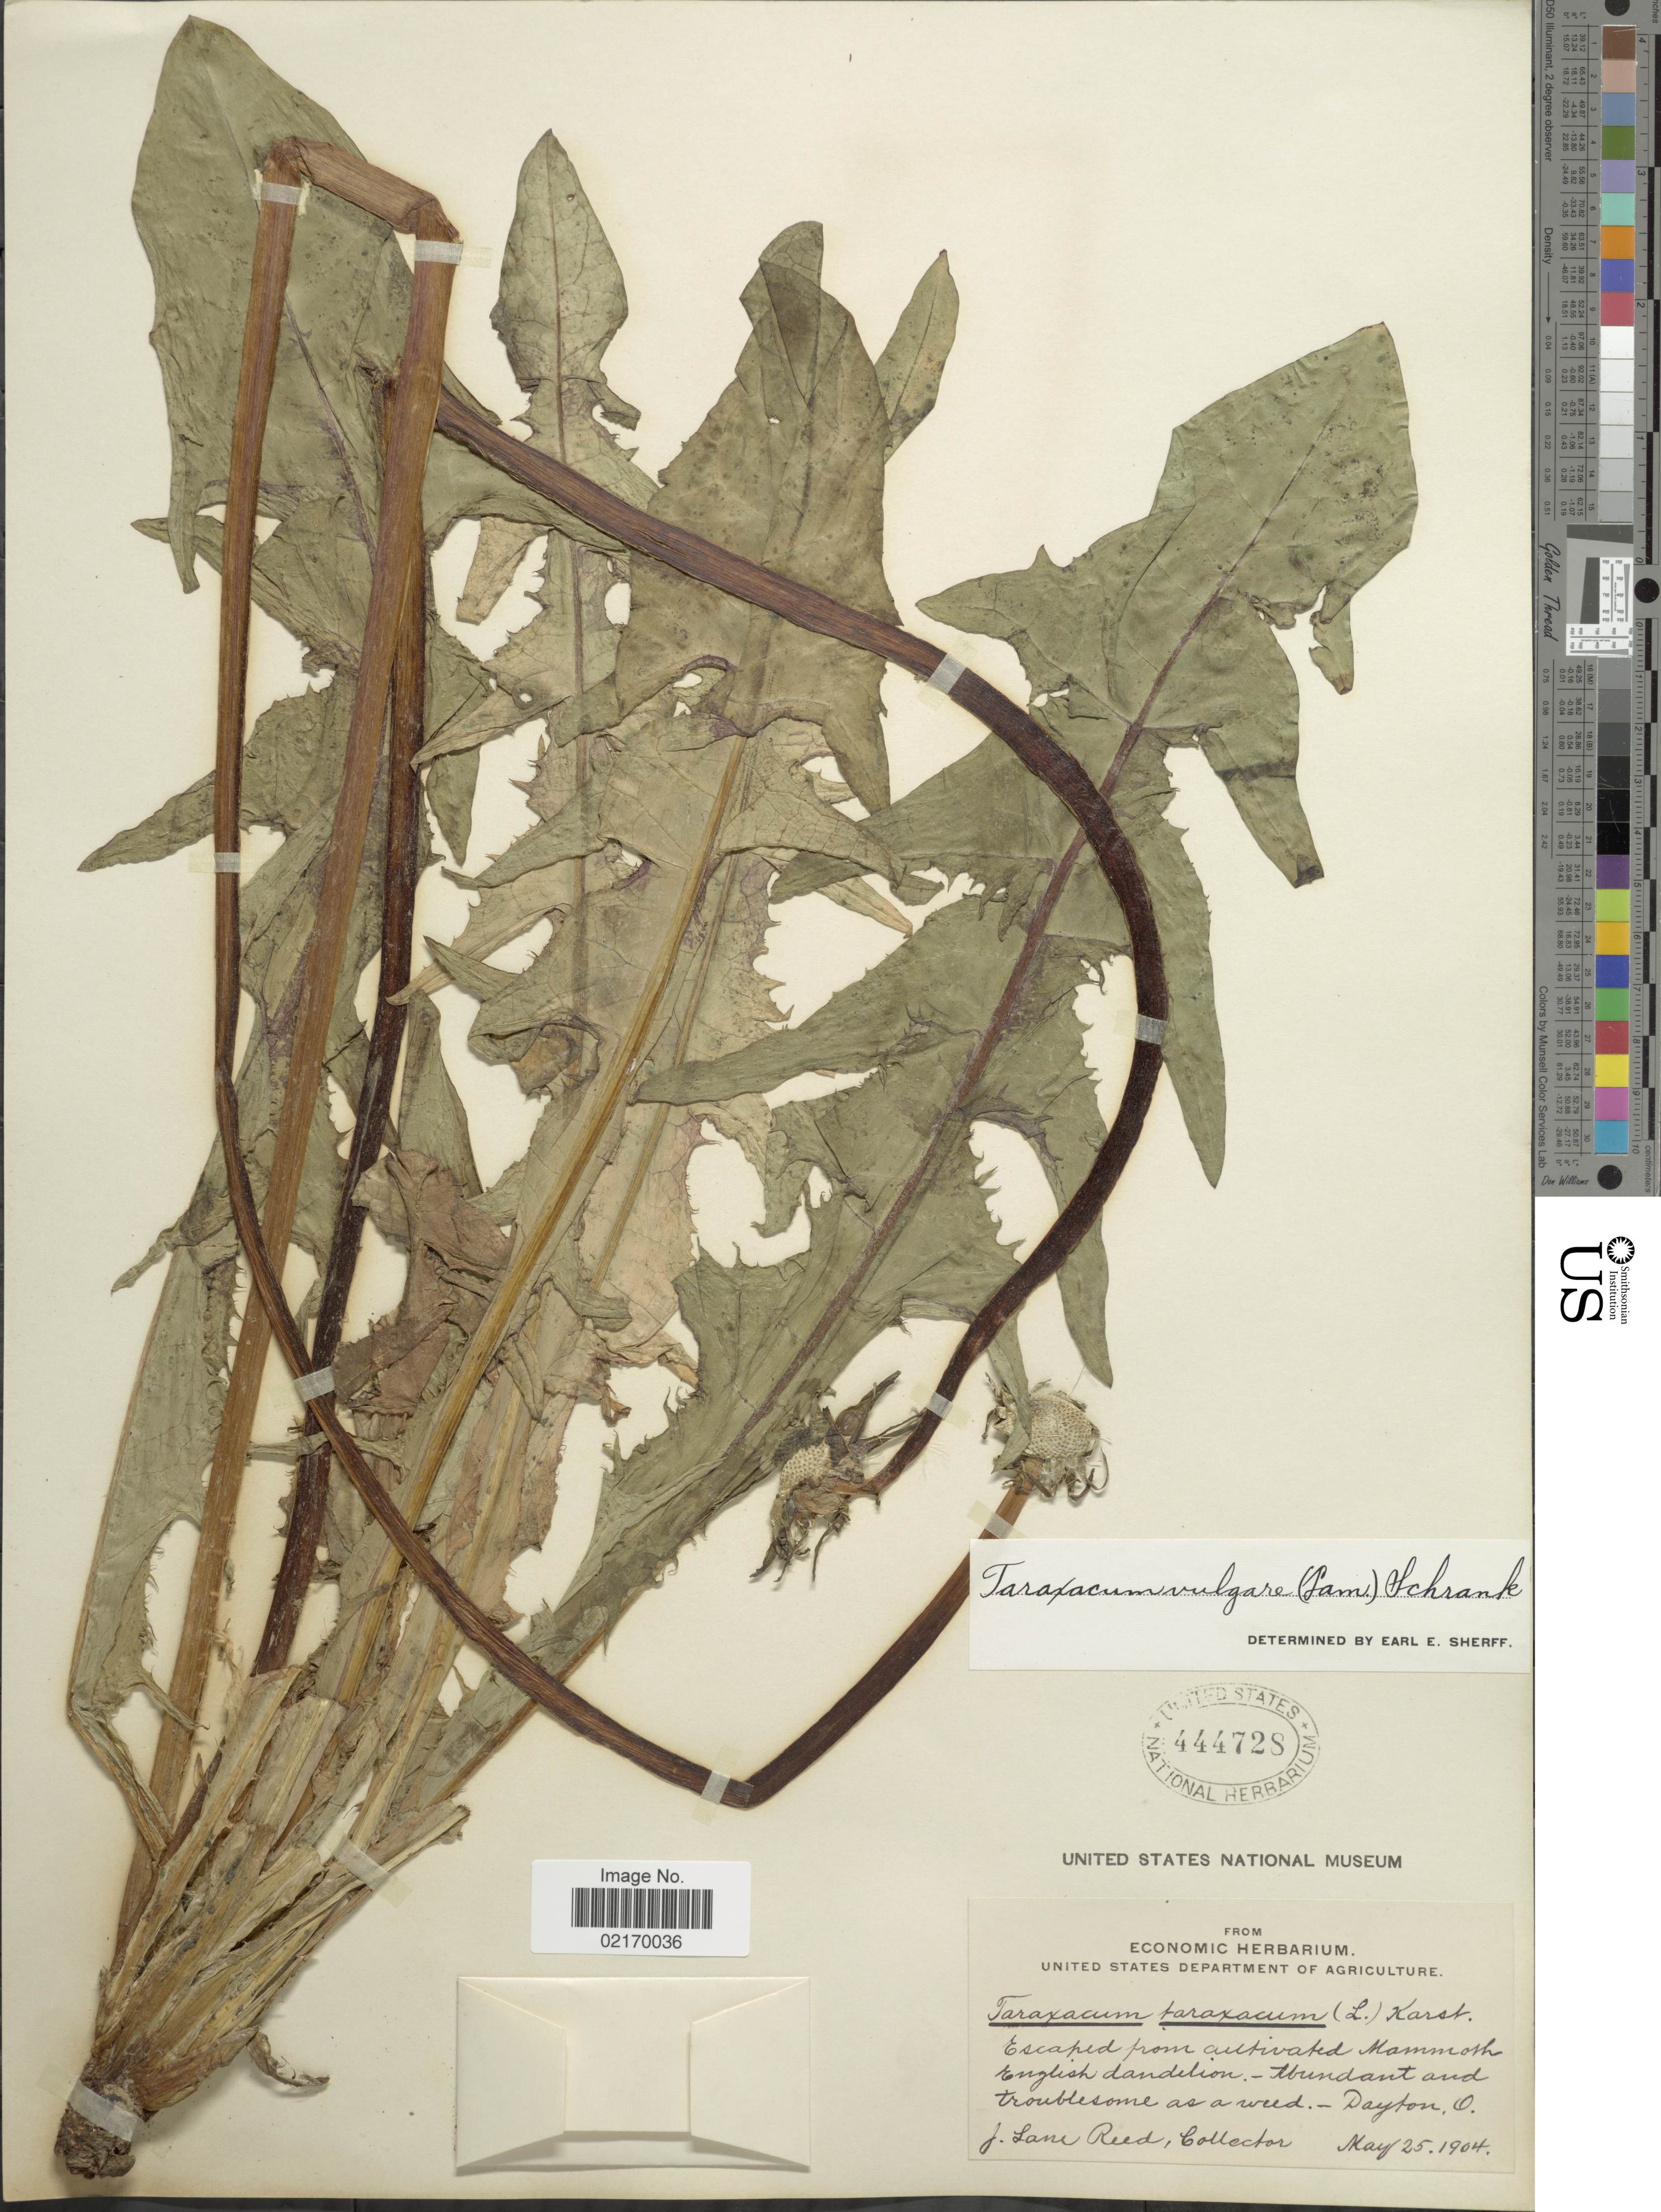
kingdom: Plantae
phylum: Tracheophyta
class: Magnoliopsida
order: Asterales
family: Asteraceae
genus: Taraxacum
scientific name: Taraxacum officinale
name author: G.H. Weber ex F.H. Wigg.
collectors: J. Reed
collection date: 1904-05-25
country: United States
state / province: Ohio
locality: Escaped from cultivated Mammoth English dandelion, Dayton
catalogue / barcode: US 444728